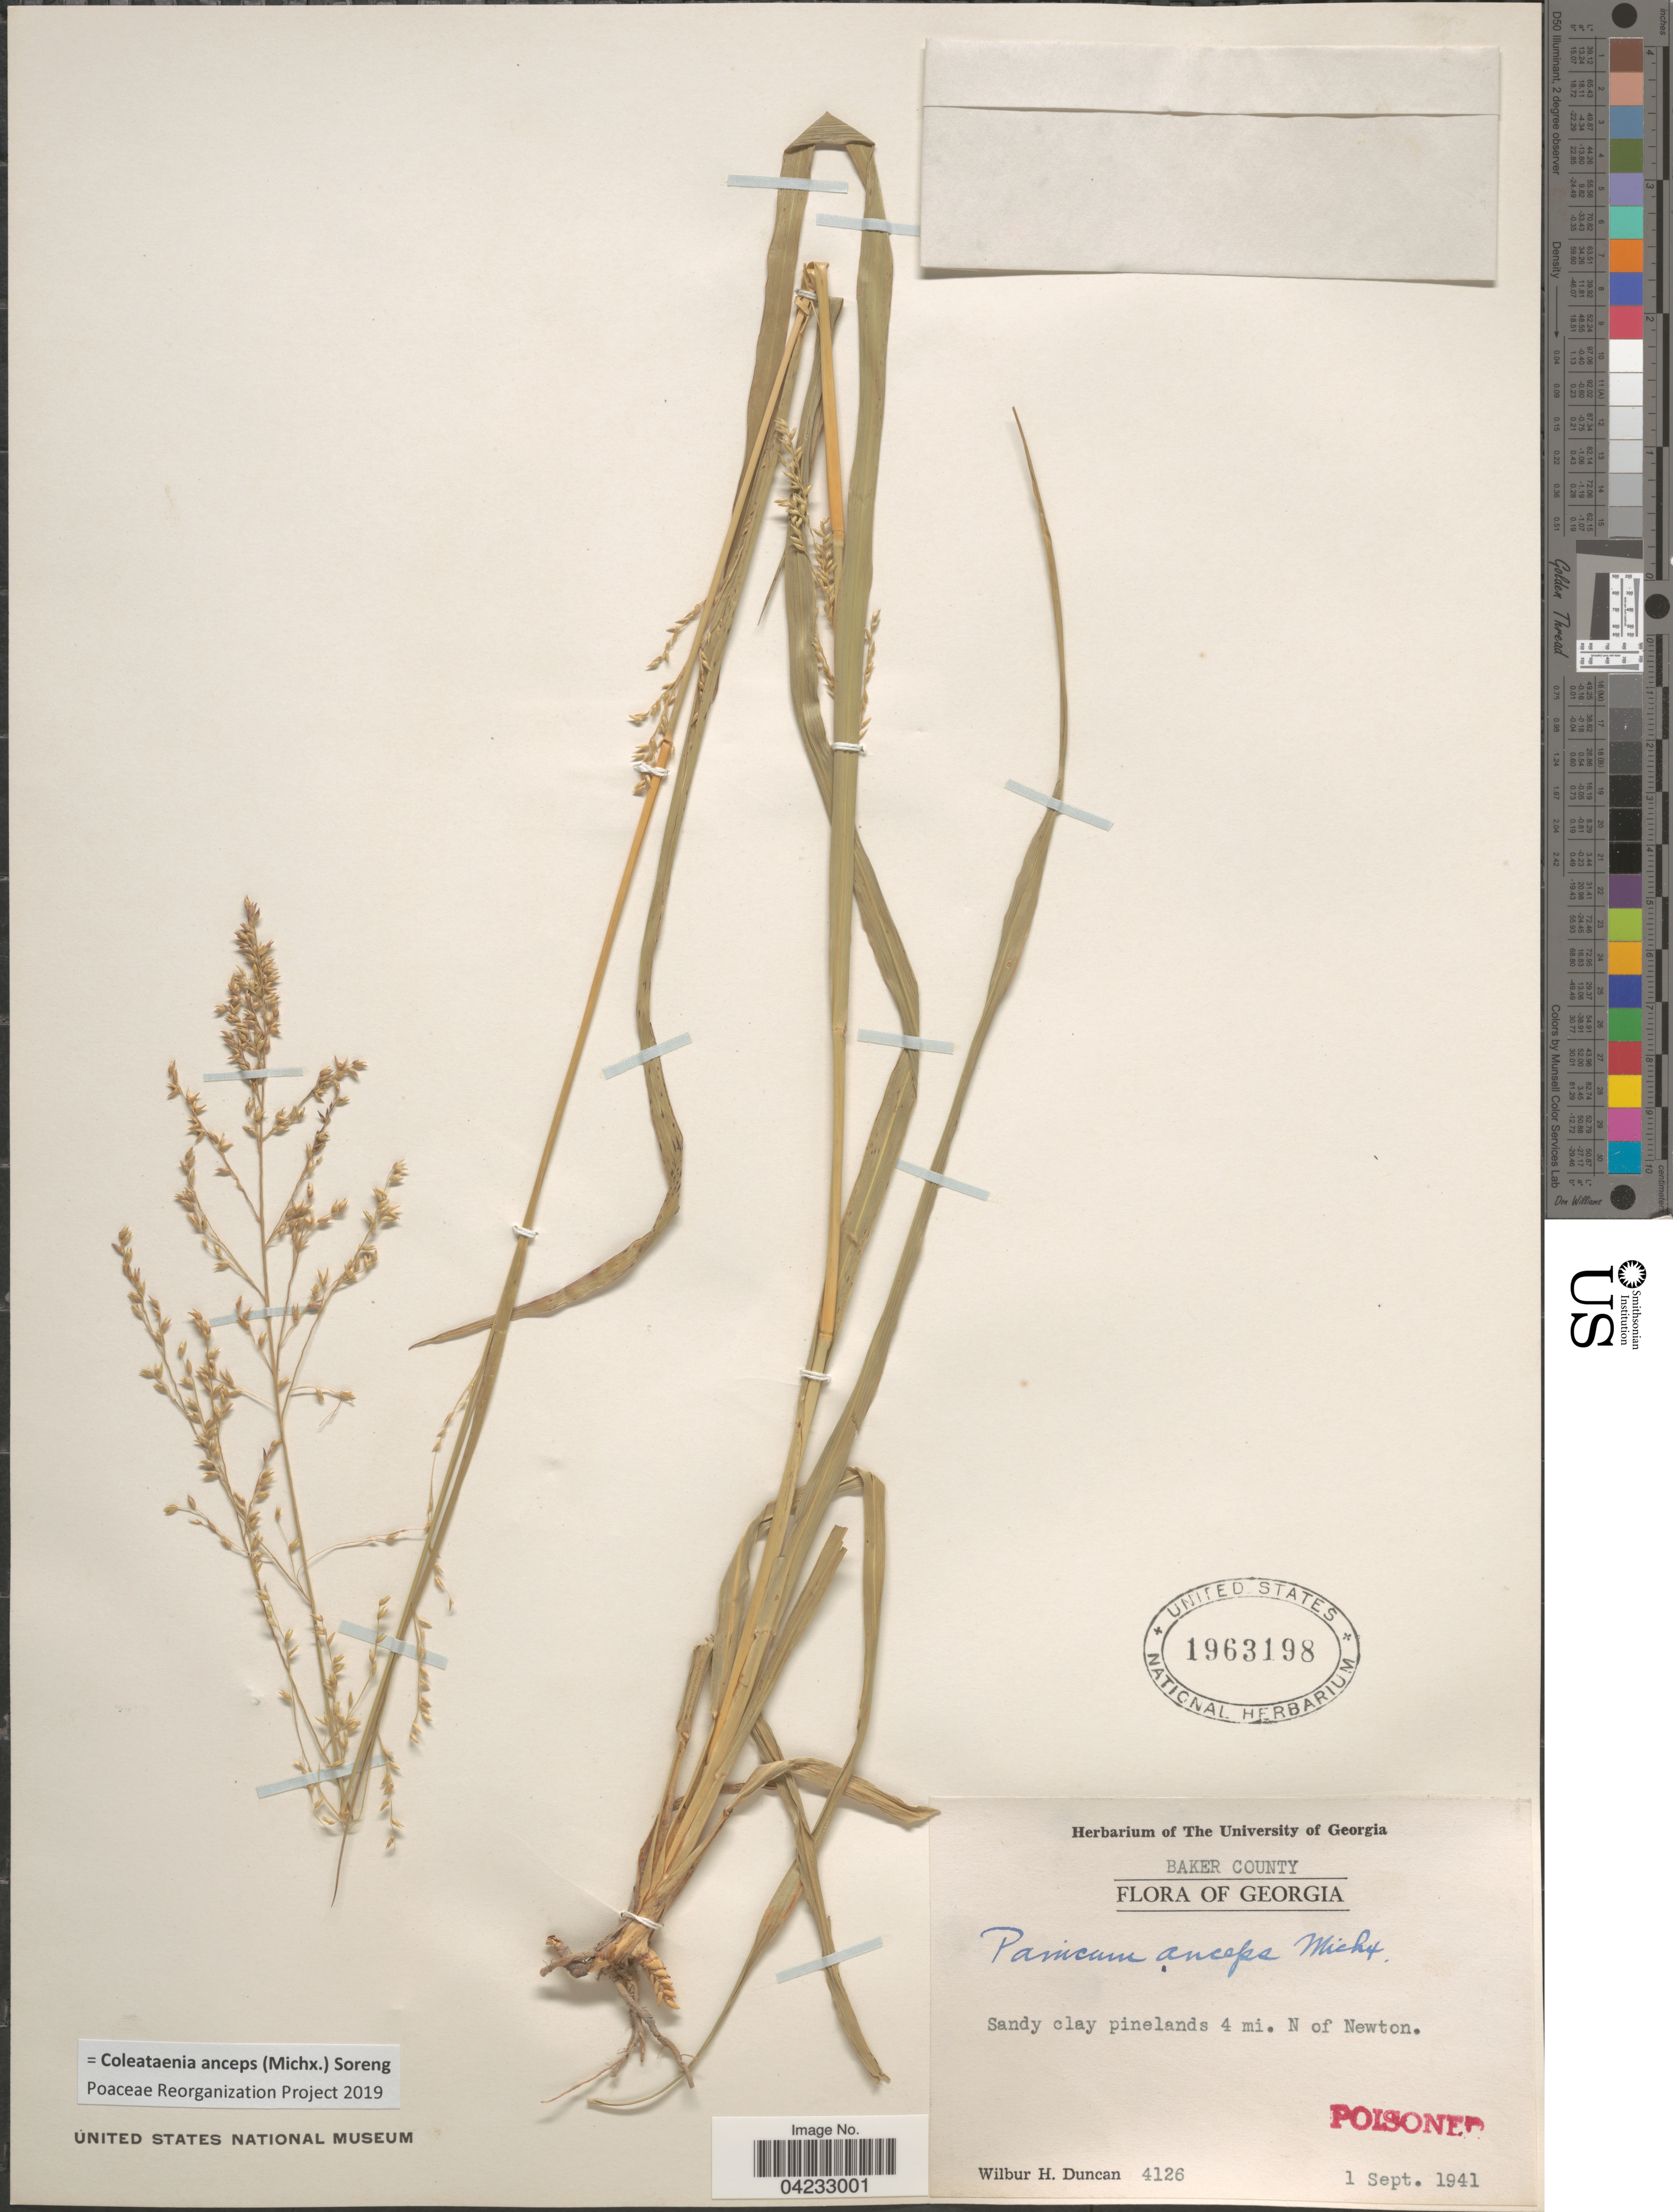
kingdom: Plantae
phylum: Tracheophyta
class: Liliopsida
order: Poales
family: Poaceae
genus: Coleataenia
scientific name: Coleataenia anceps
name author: (Michx.) Soreng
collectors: W. H. Duncan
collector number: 4126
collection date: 1941-09-01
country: United States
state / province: Georgia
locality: Baker County. 4 mi. N of Newton.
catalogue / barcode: US 1963198